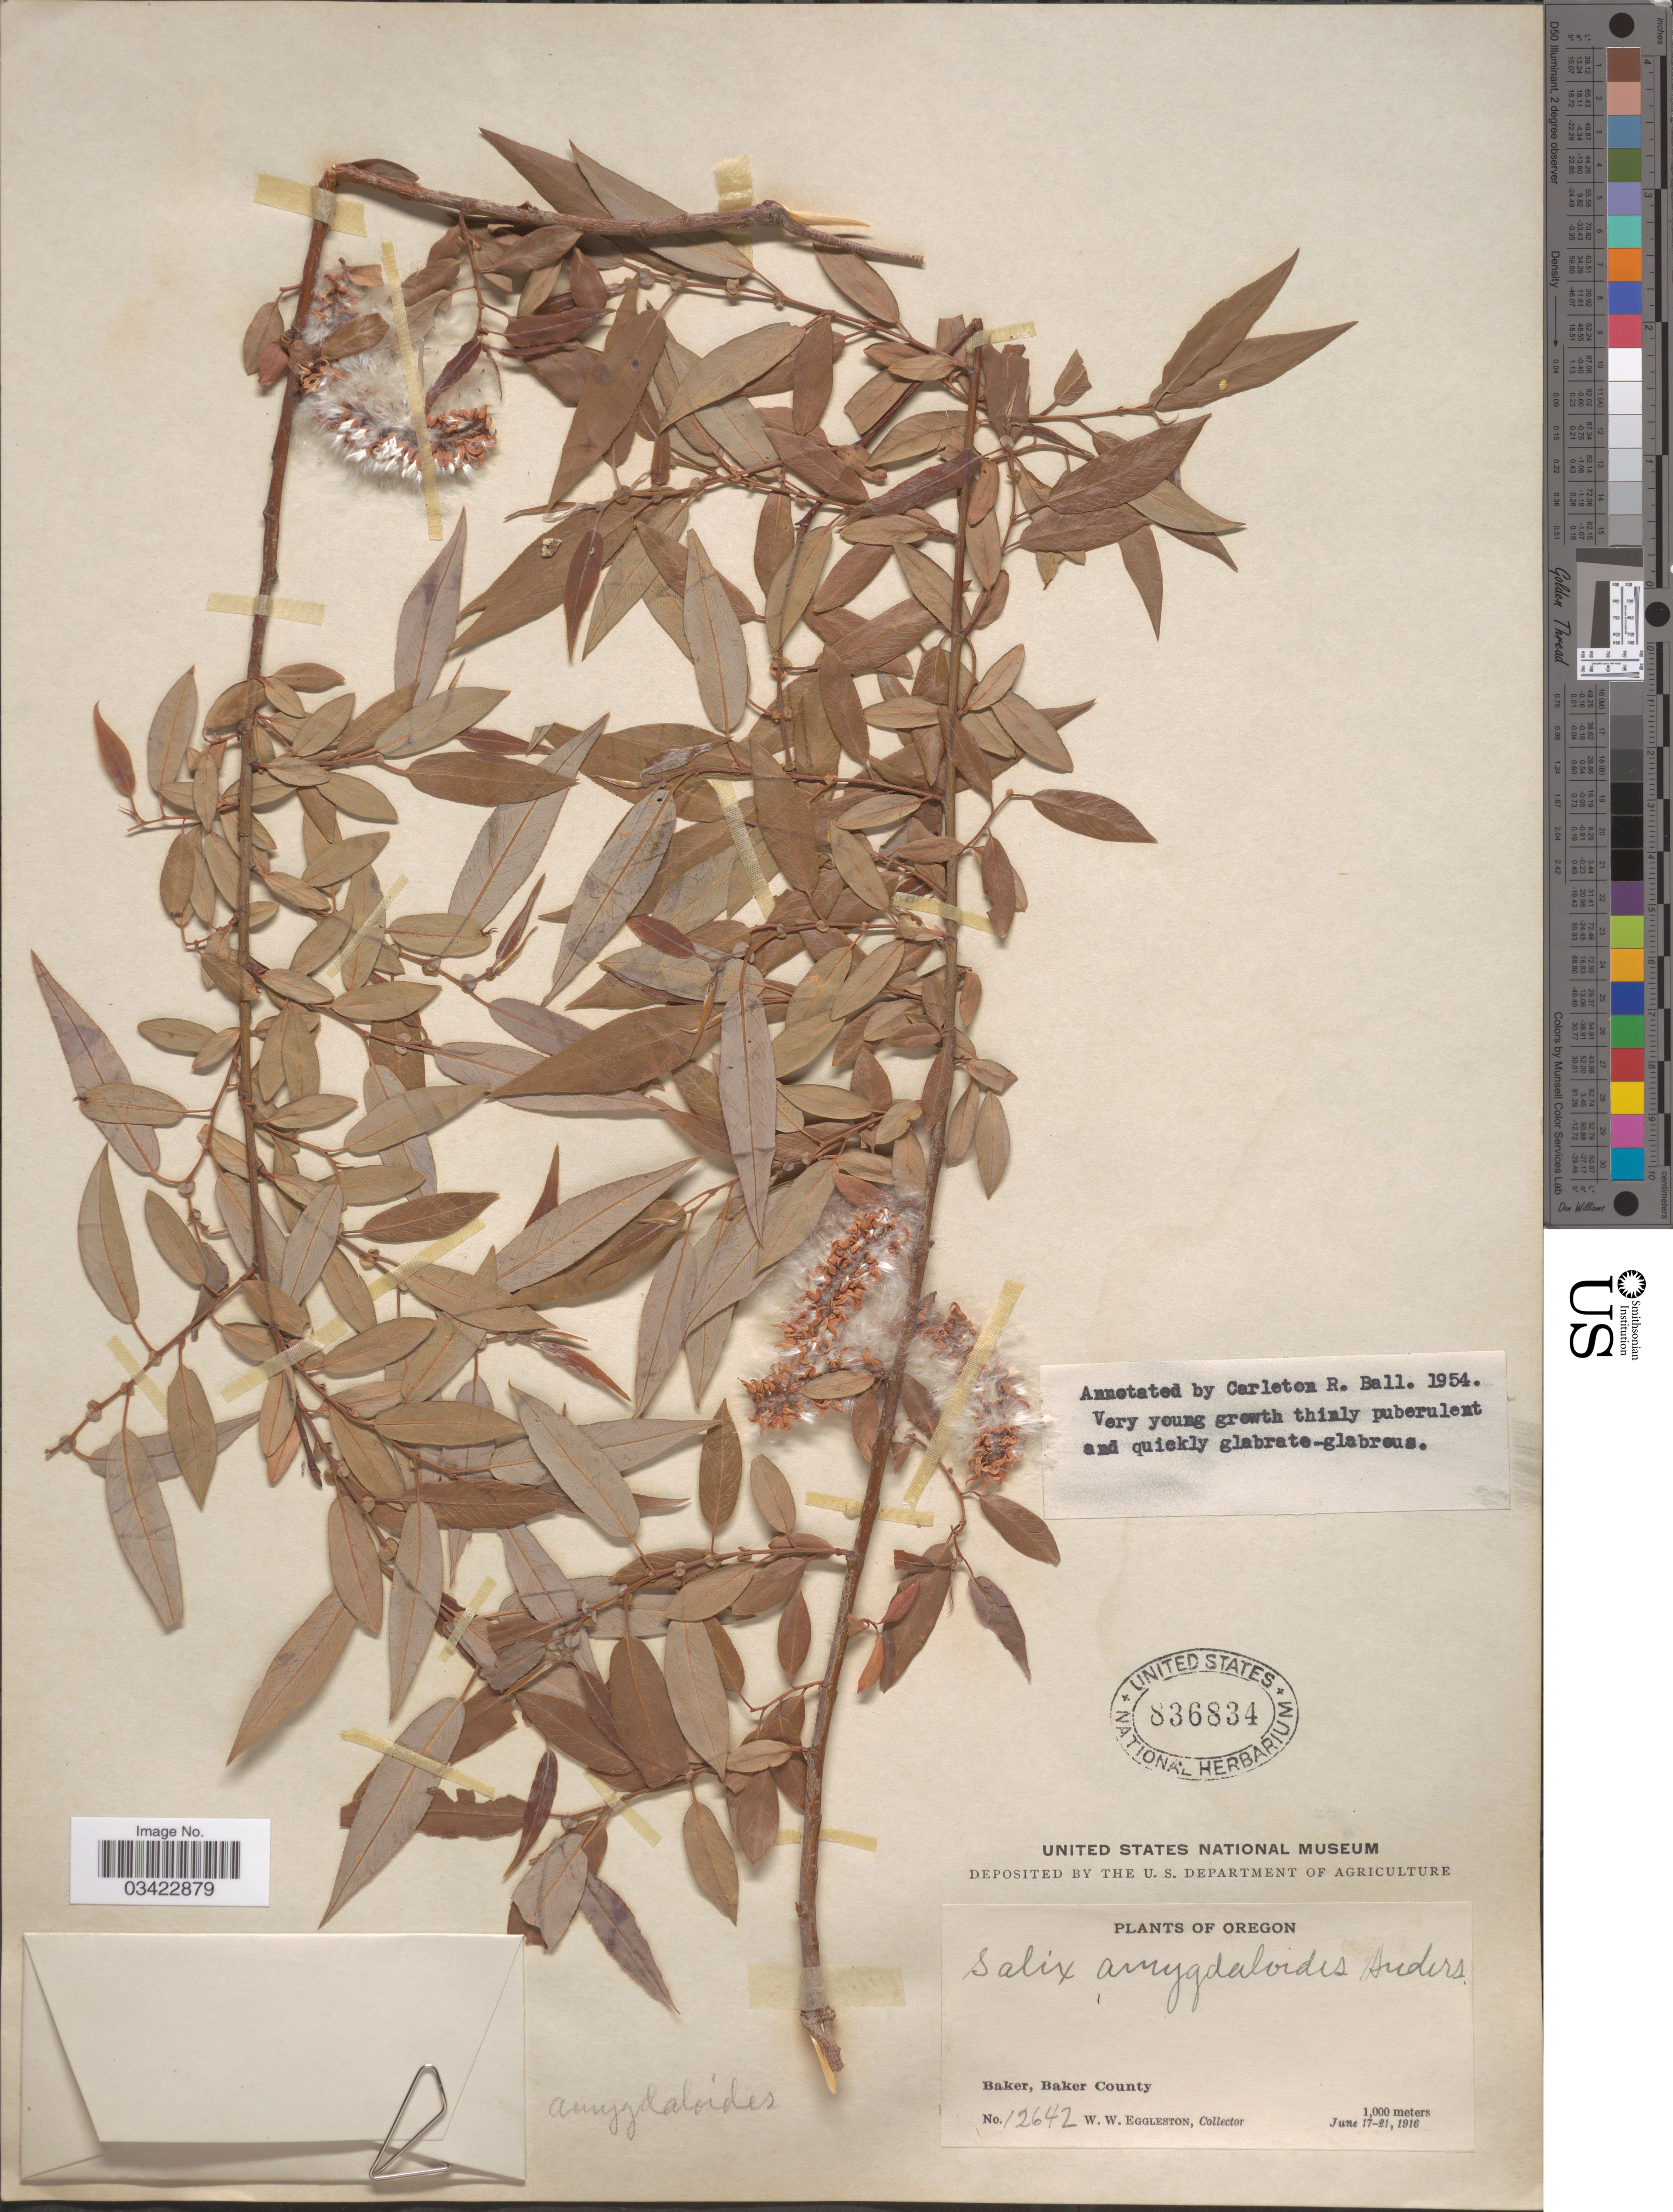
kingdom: Plantae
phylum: Tracheophyta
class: Magnoliopsida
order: Malpighiales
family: Salicaceae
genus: Salix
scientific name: Salix amygdaloides f. pilosiuscula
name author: C.K. Schneid.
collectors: W. W. Eggleston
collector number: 12642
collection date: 1916-06-17/1916-06-21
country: United States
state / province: Oregon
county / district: Baker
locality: Baker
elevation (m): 1000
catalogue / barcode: US 836834